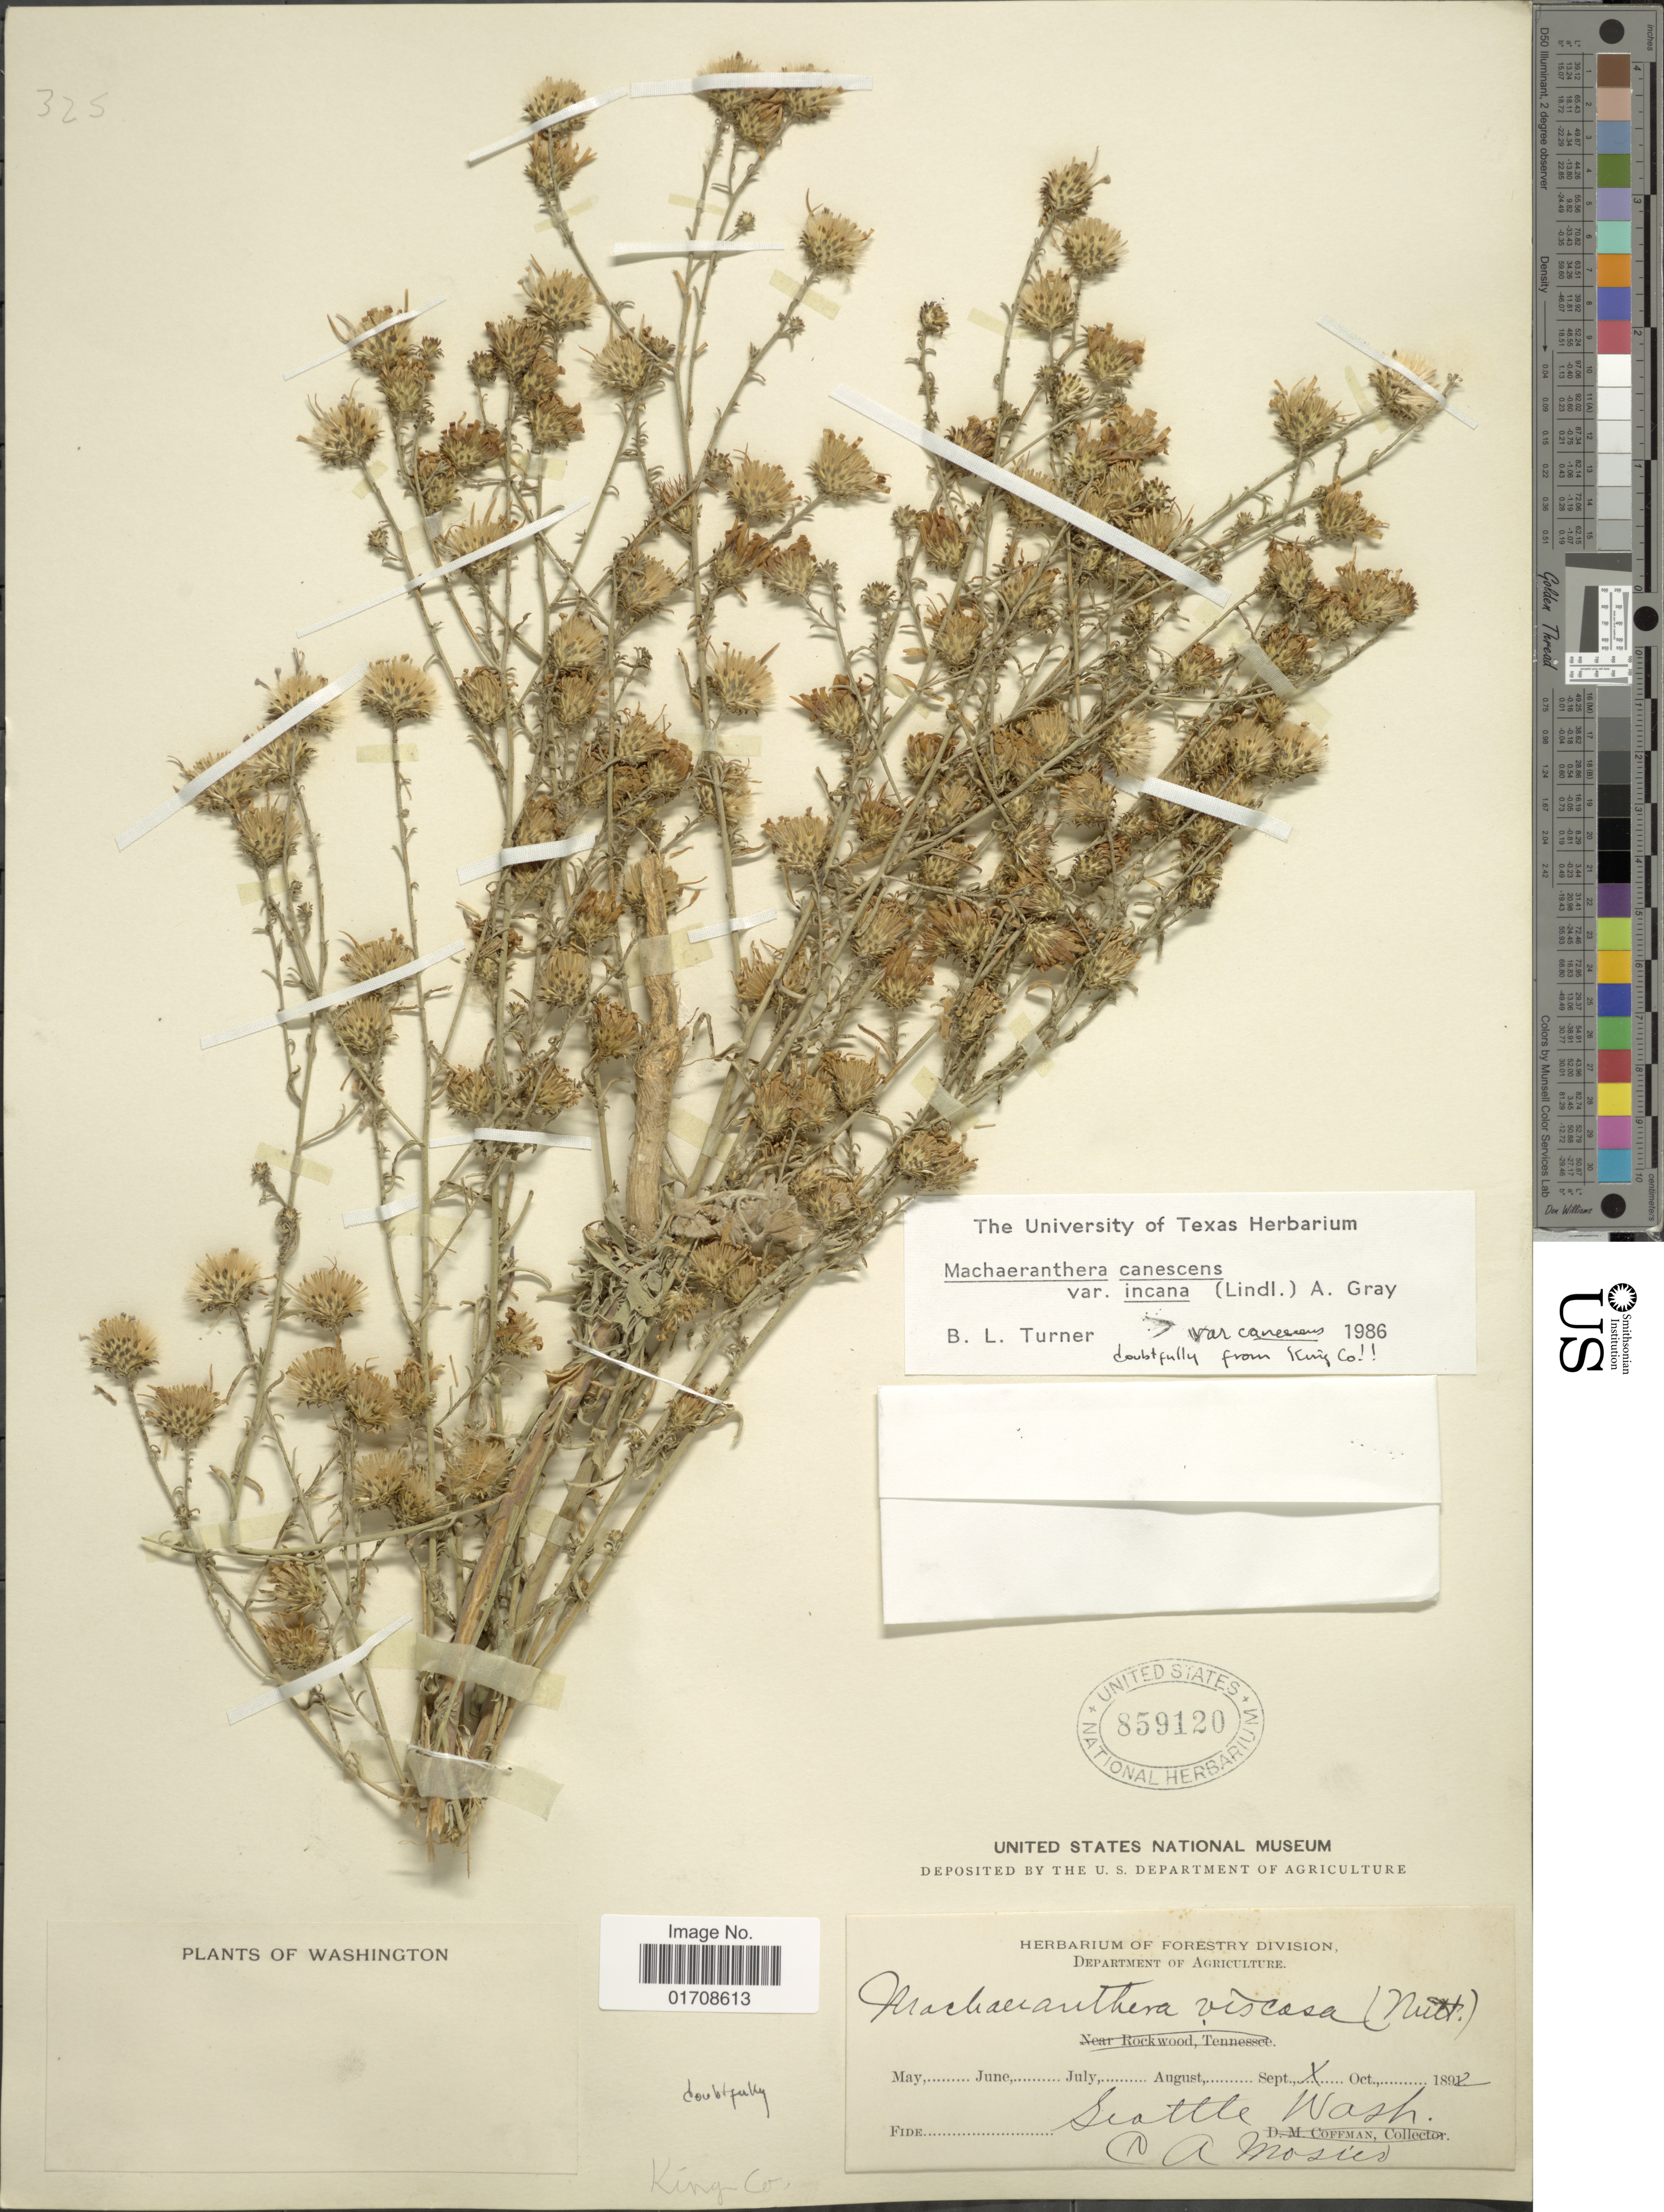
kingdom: Plantae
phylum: Tracheophyta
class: Magnoliopsida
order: Asterales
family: Asteraceae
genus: Machaeranthera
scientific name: Machaeranthera canescens var. incana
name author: (Lindl.) A. Gray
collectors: C. A. Mosier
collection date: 1892-09-10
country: United States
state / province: Washington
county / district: King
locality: Seattle, Wash., King Co.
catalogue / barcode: US 859120